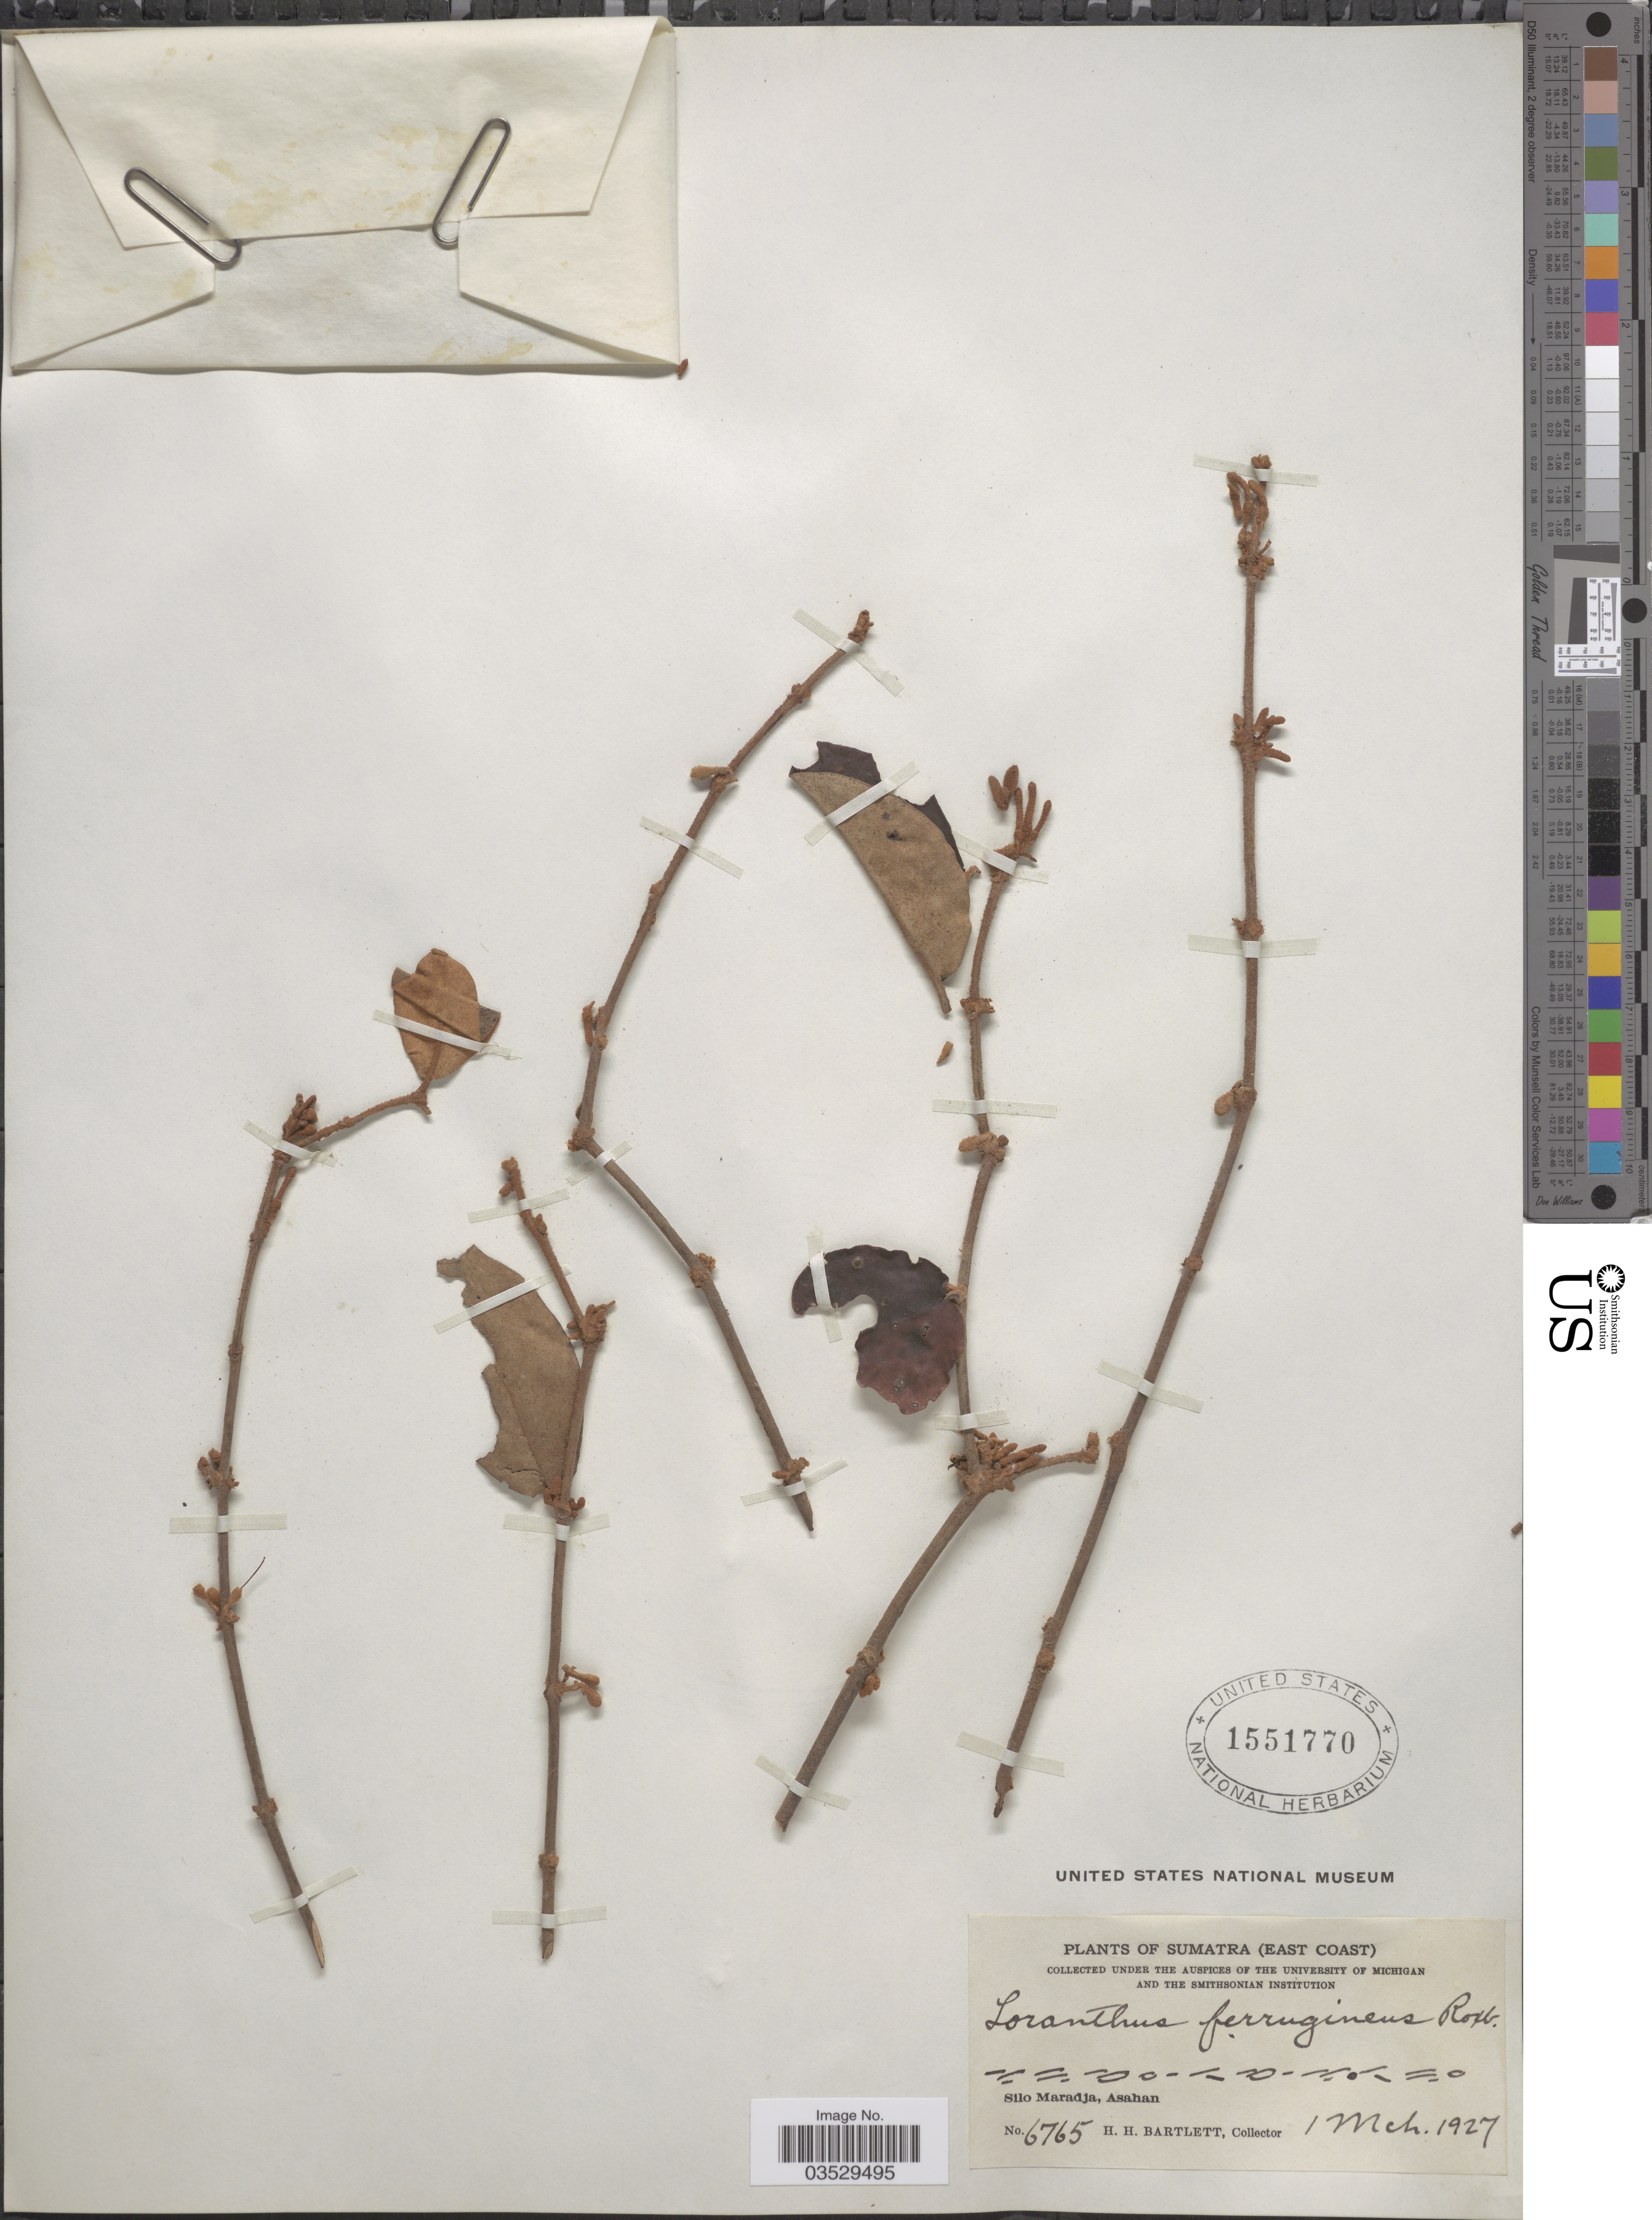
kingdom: Plantae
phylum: Tracheophyta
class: Magnoliopsida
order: Santalales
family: Loranthaceae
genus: Scurrula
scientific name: Scurrula ferruginea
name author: (Jack) Danser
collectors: H. H. Bartlett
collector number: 6765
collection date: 1927-03-01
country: Indonesia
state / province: Sumatra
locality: (East Coast) Silo Maradja, Asahan.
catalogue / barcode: US 1551770